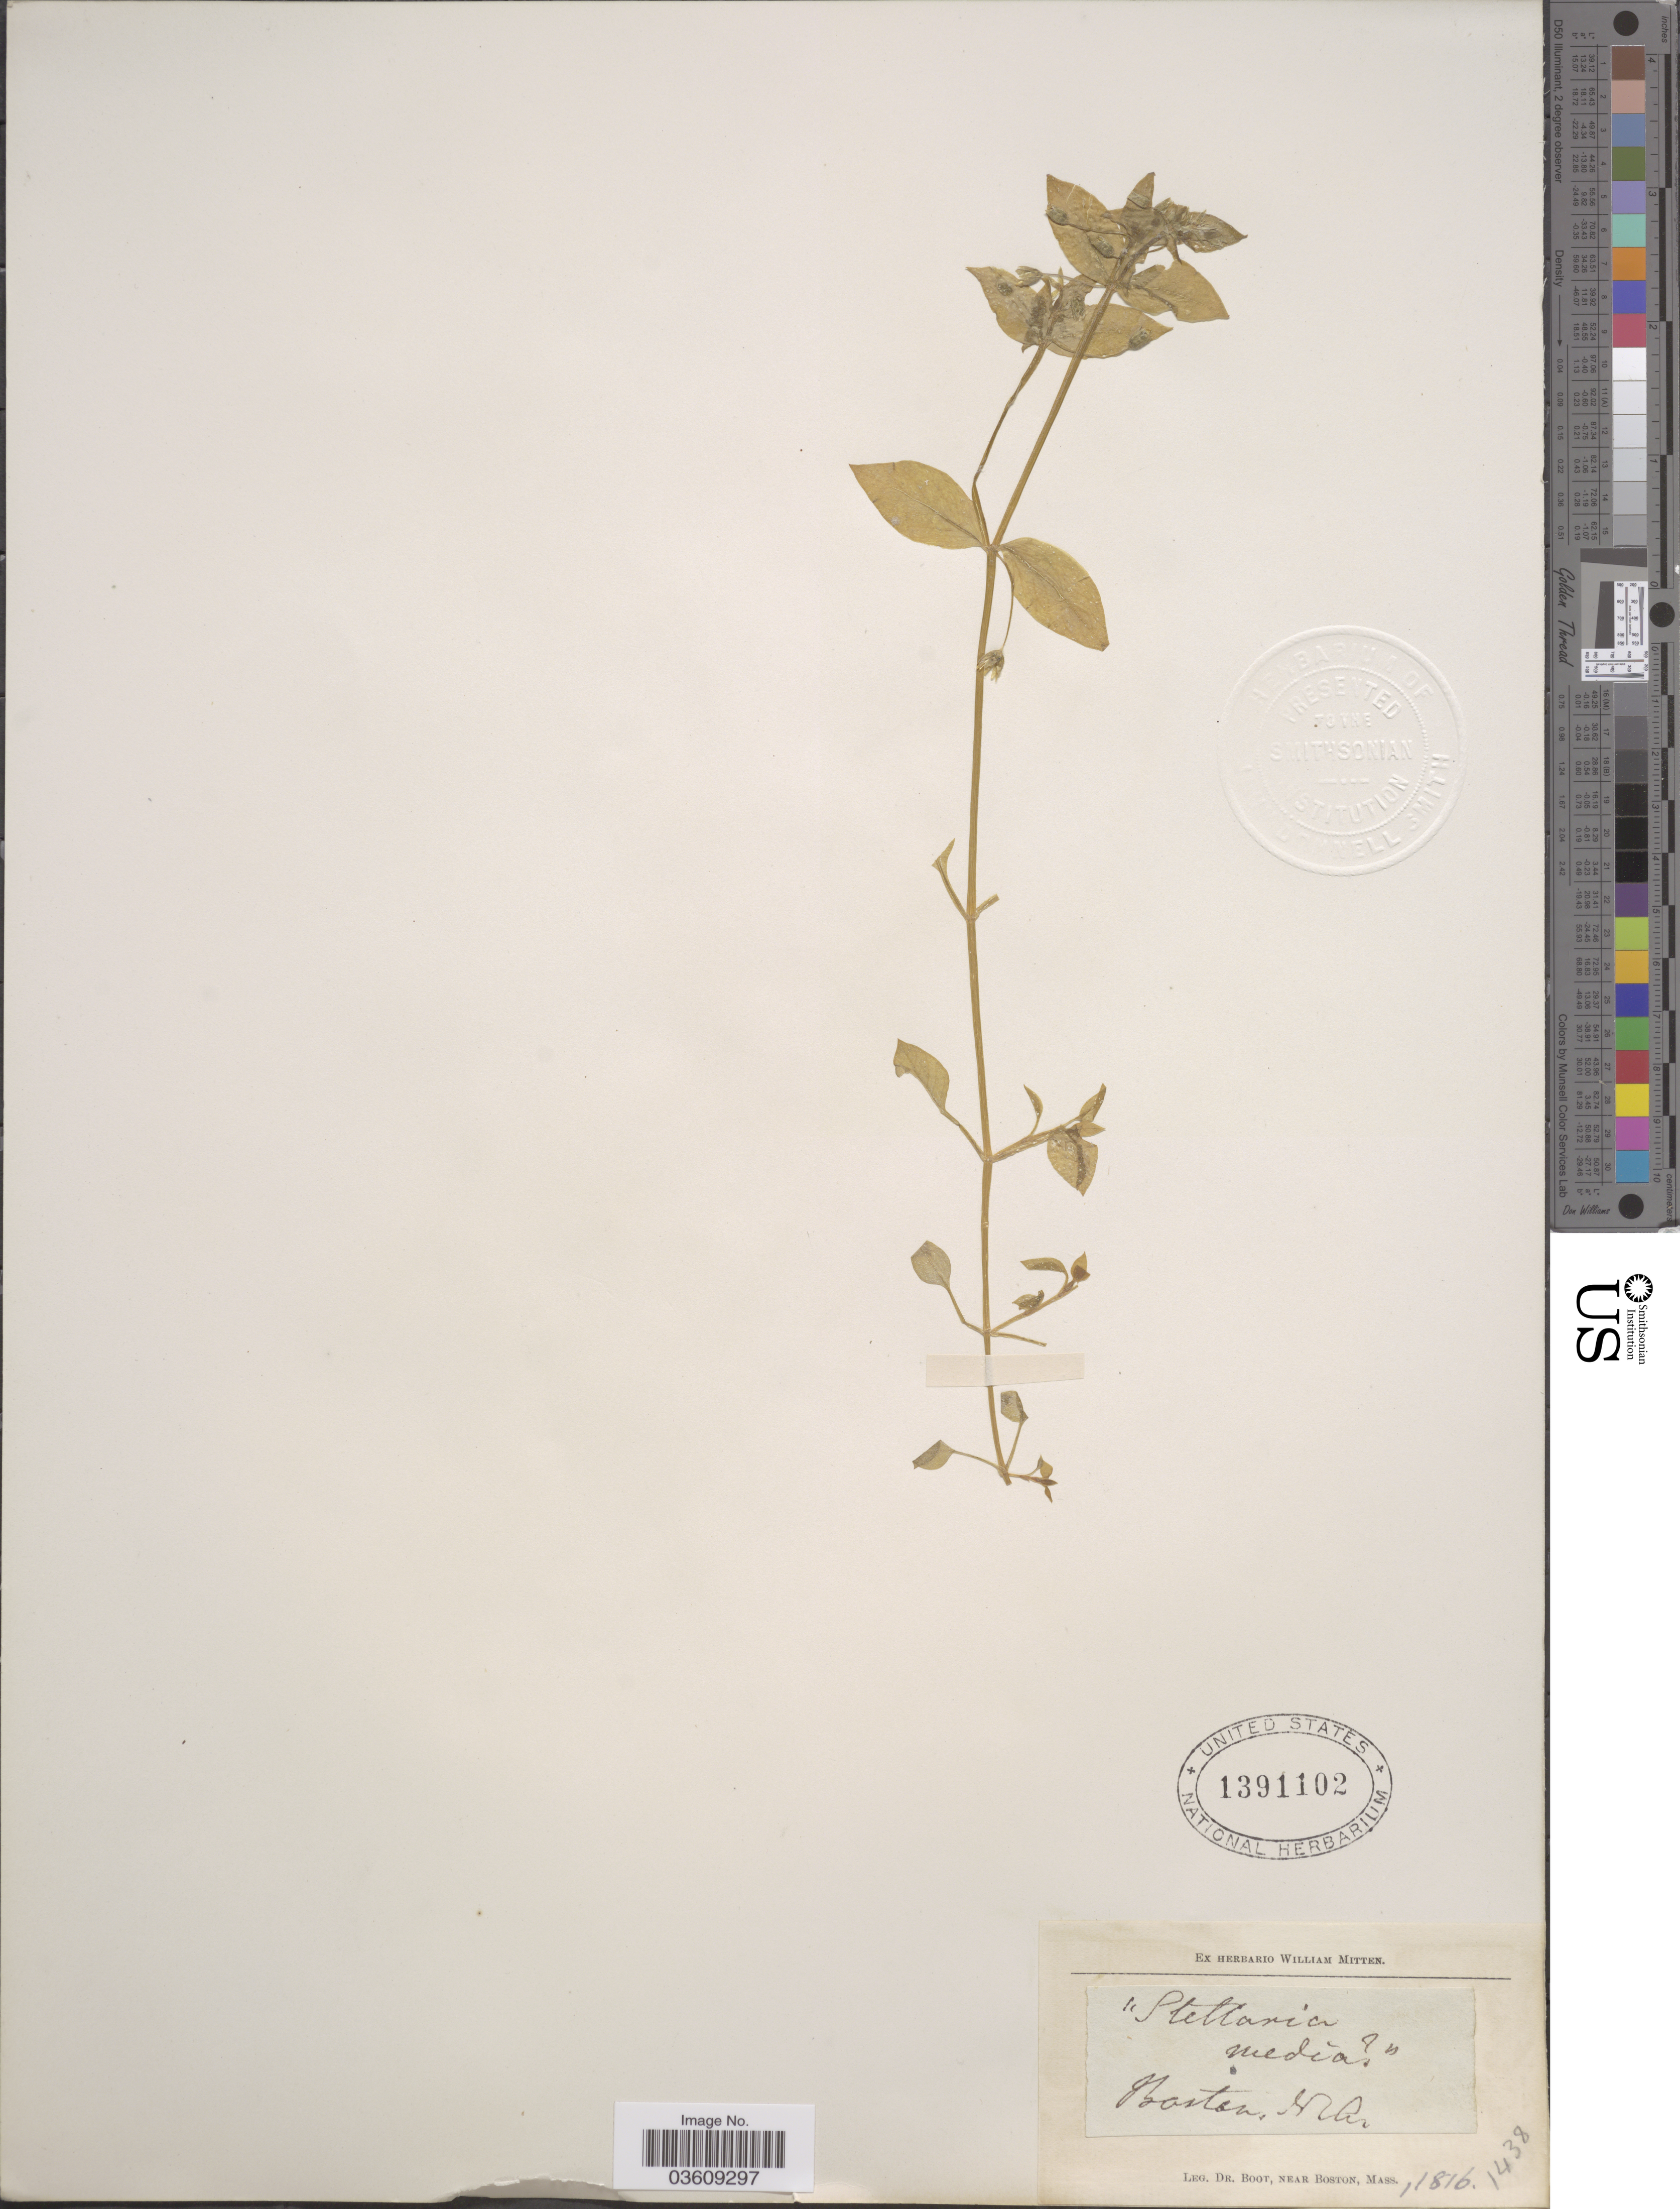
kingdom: Plantae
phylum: Tracheophyta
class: Magnoliopsida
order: Caryophyllales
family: Caryophyllaceae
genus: Stellaria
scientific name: Stellaria media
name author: (L.) Vill.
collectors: Boot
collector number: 1438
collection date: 1816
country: United States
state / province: Massachusetts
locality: Boston, M.A.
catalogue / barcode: US 1391102